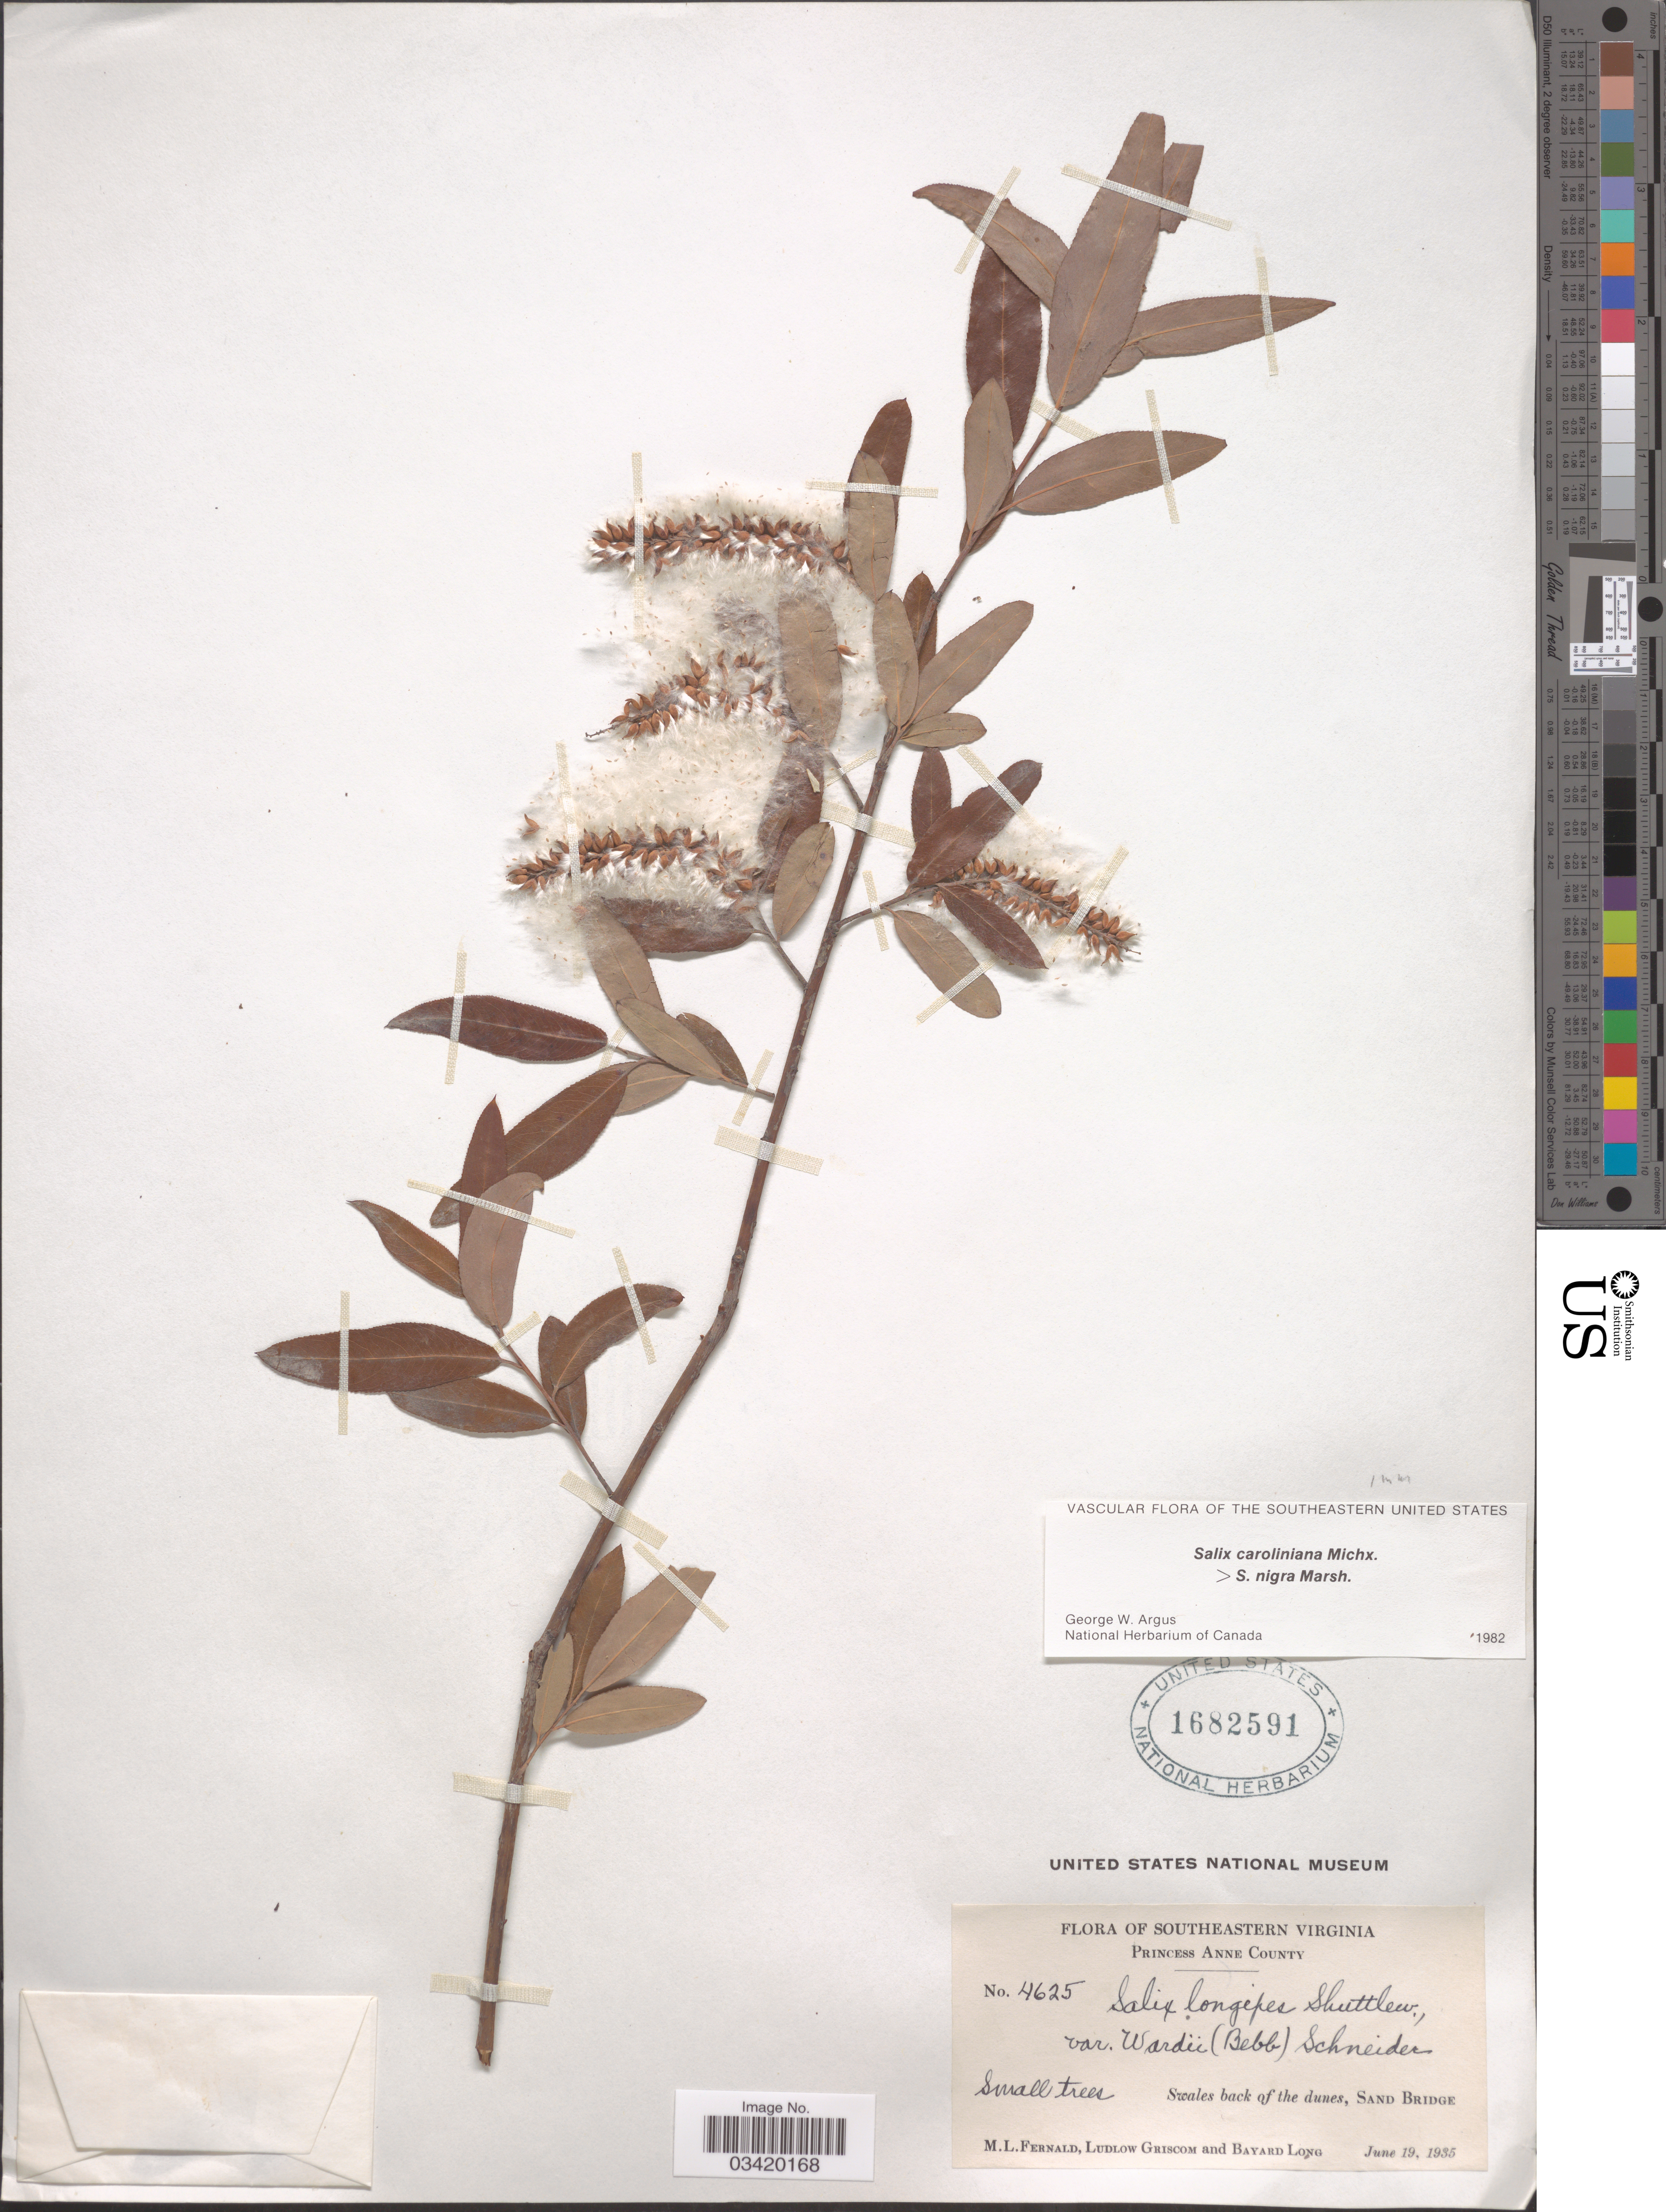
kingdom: Plantae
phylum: Tracheophyta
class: Magnoliopsida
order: Malpighiales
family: Salicaceae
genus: Salix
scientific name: Salix caroliniana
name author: Michx.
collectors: M. L. Fernald, L. Griscom & B. Long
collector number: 4625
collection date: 1935-06-19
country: United States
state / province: Virginia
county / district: City of Virginia Beach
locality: Southeastern Virginia. Princess Anne County. Sand Bridge.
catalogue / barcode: US 1682591